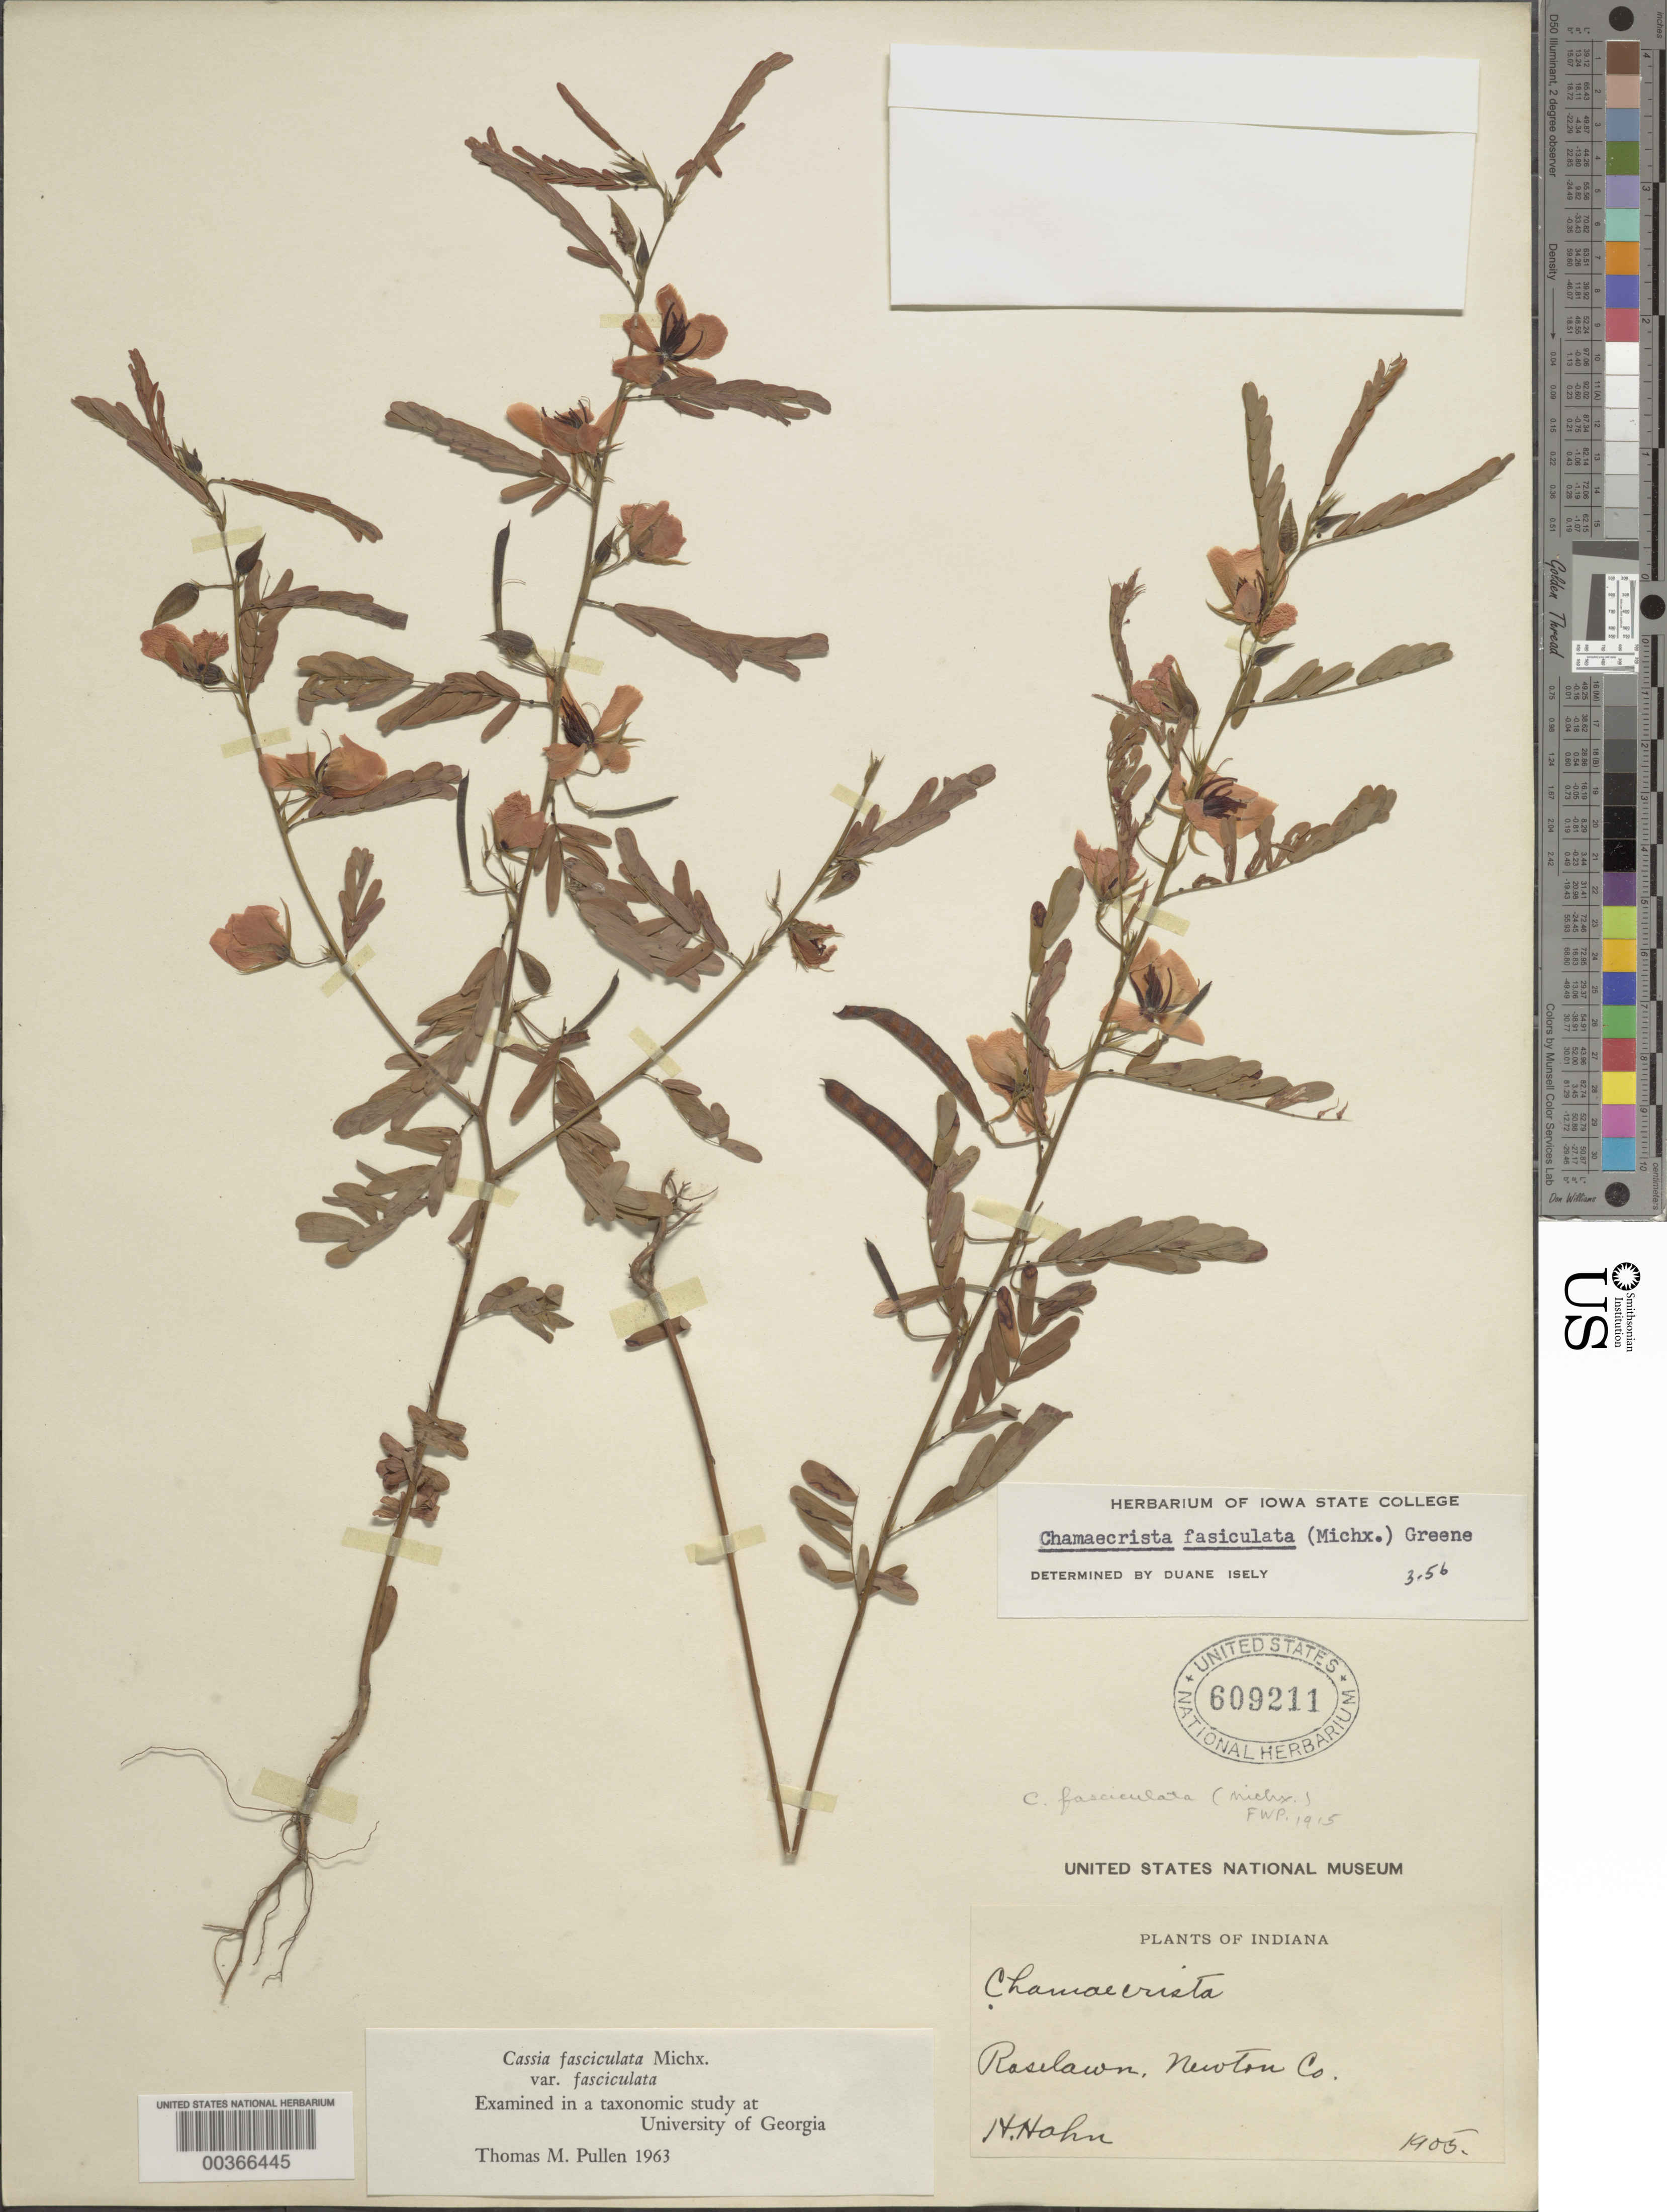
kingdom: Plantae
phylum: Tracheophyta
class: Magnoliopsida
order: Fabales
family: Fabaceae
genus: Chamaecrista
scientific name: Chamaecrista fasciculata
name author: (Michx.) Greene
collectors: H. Hahn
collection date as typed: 1905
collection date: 1905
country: United States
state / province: Indiana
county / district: Newton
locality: Roselawn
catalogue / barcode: US 609211